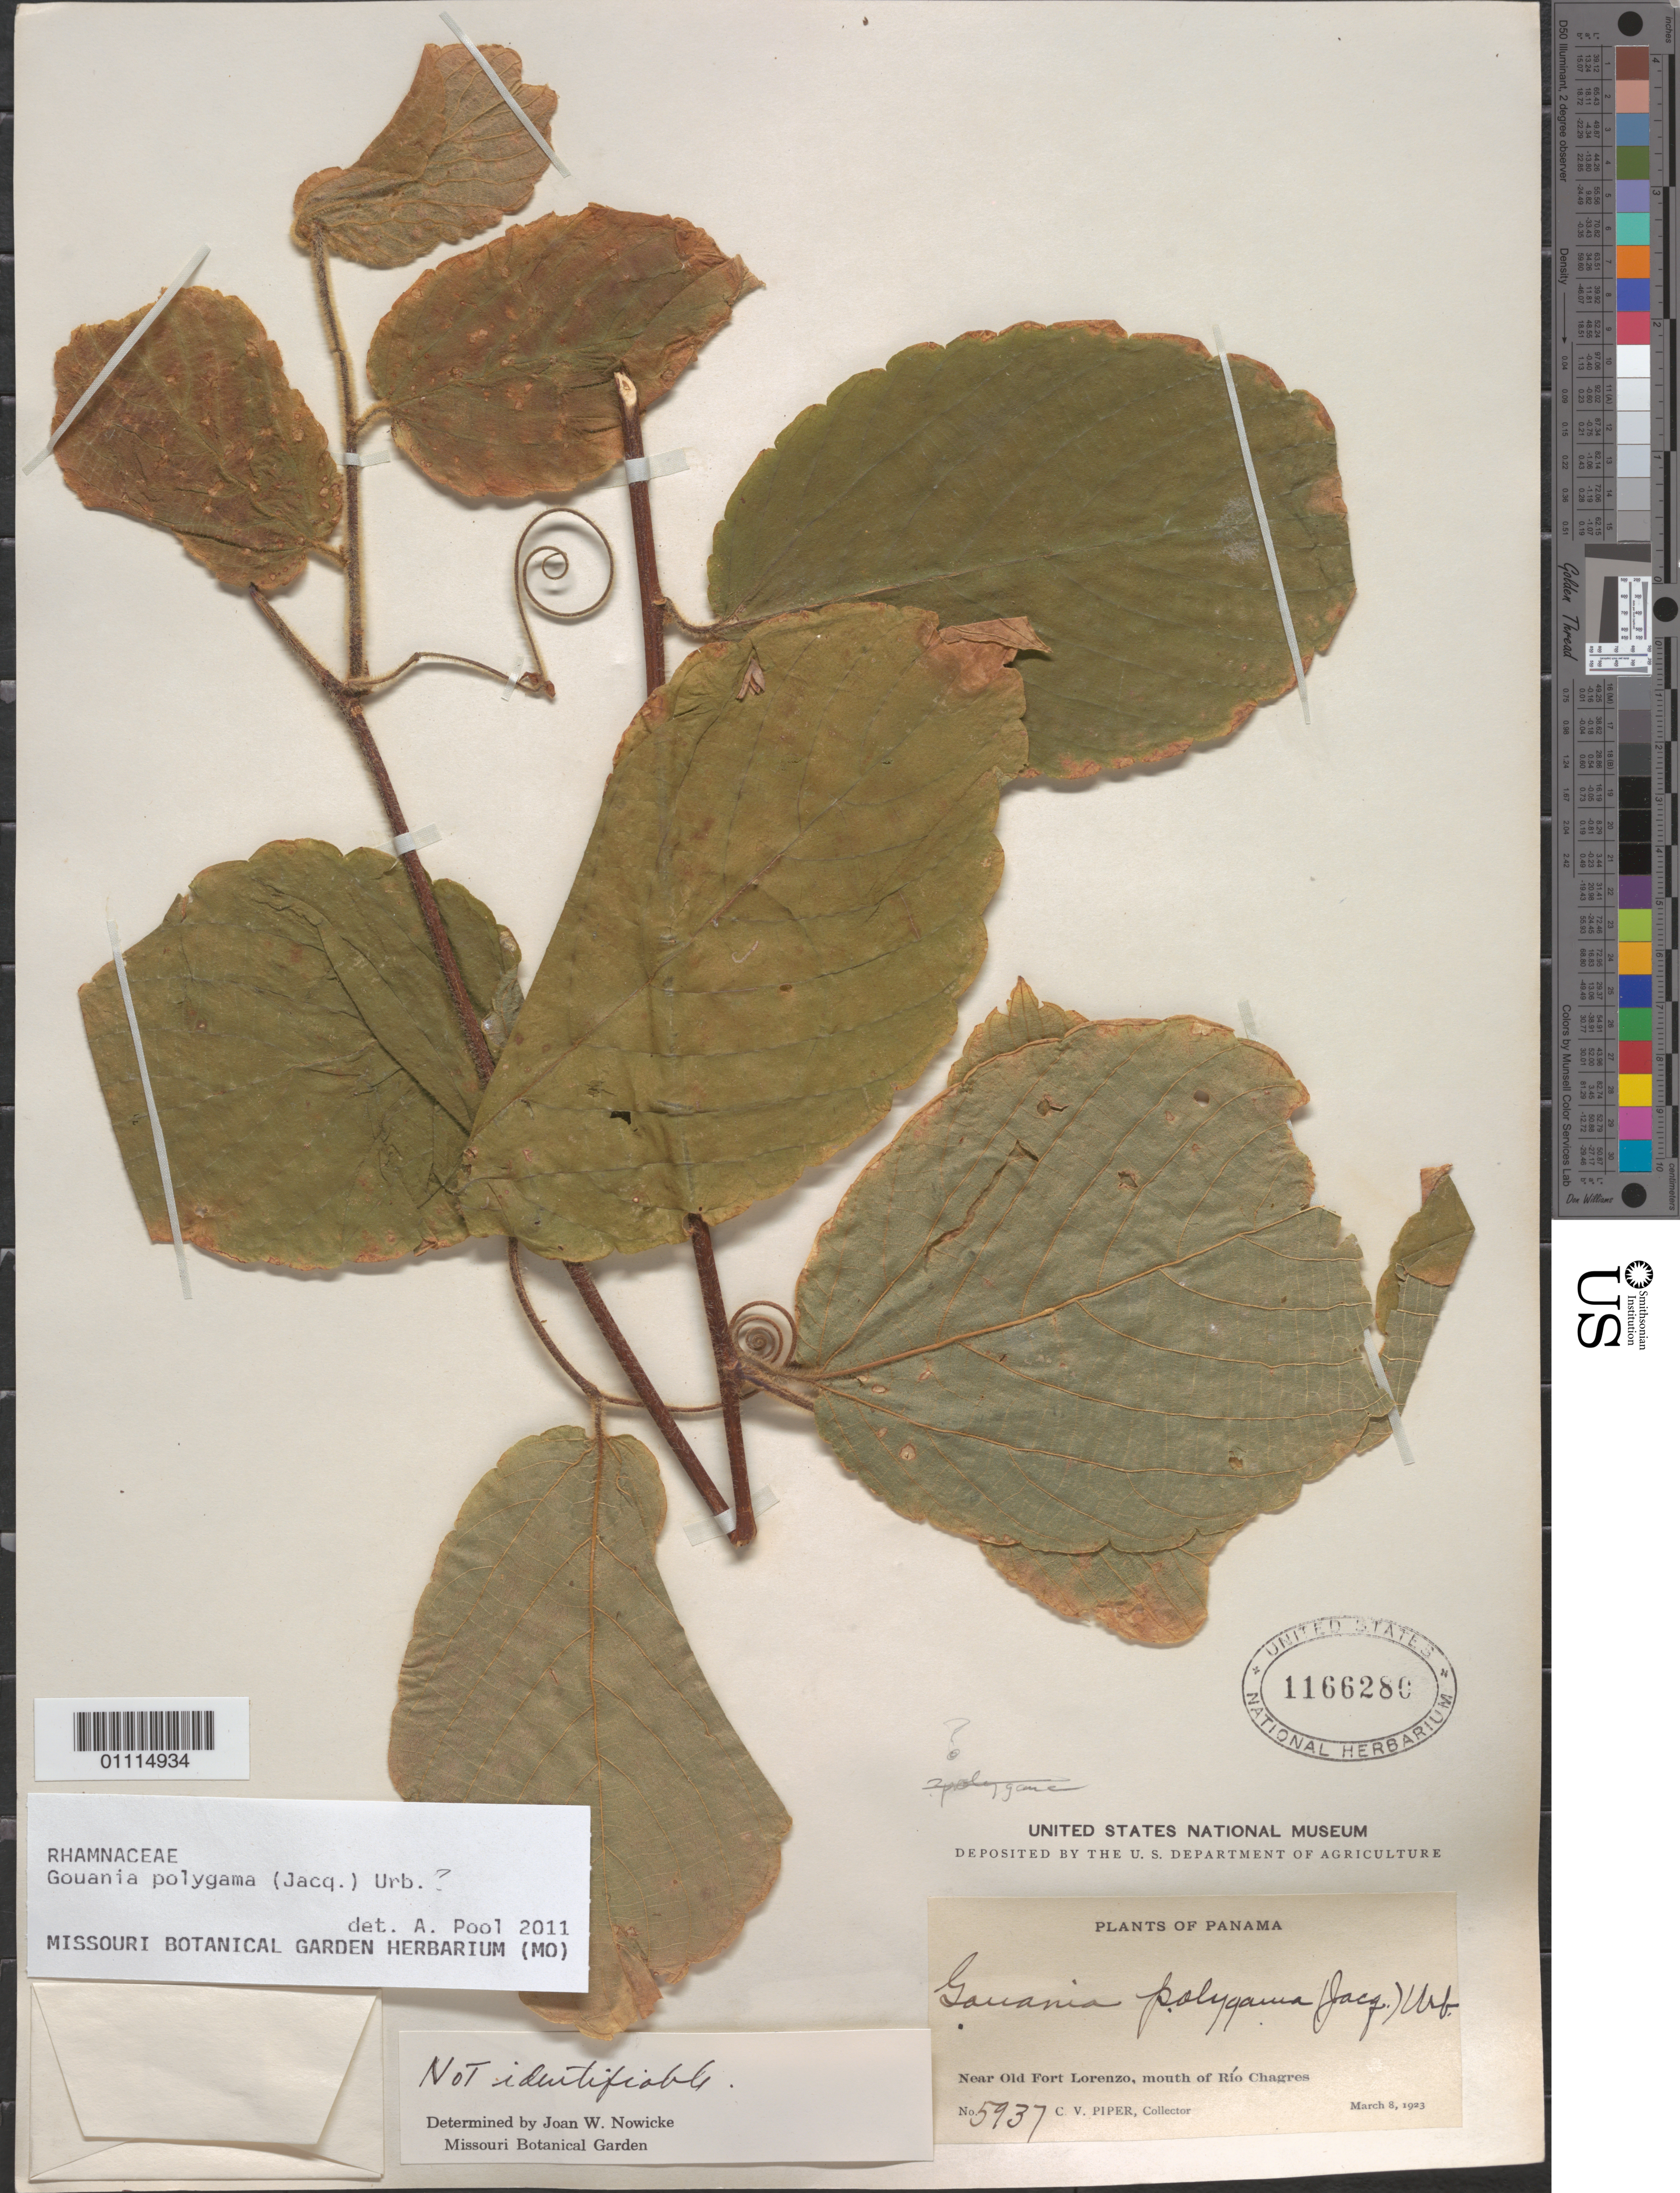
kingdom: Plantae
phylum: Tracheophyta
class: Magnoliopsida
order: Rosales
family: Rhamnaceae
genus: Gouania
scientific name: Gouania polygama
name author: (Jacq.) Urb.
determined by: Pool, A., (MO), Missouri Botanical Garden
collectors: C. V. Piper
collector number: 5937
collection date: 1923-03-08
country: Panama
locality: Old Fort Lorenzo, mouth of Río Chagres.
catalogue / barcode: US 1166280